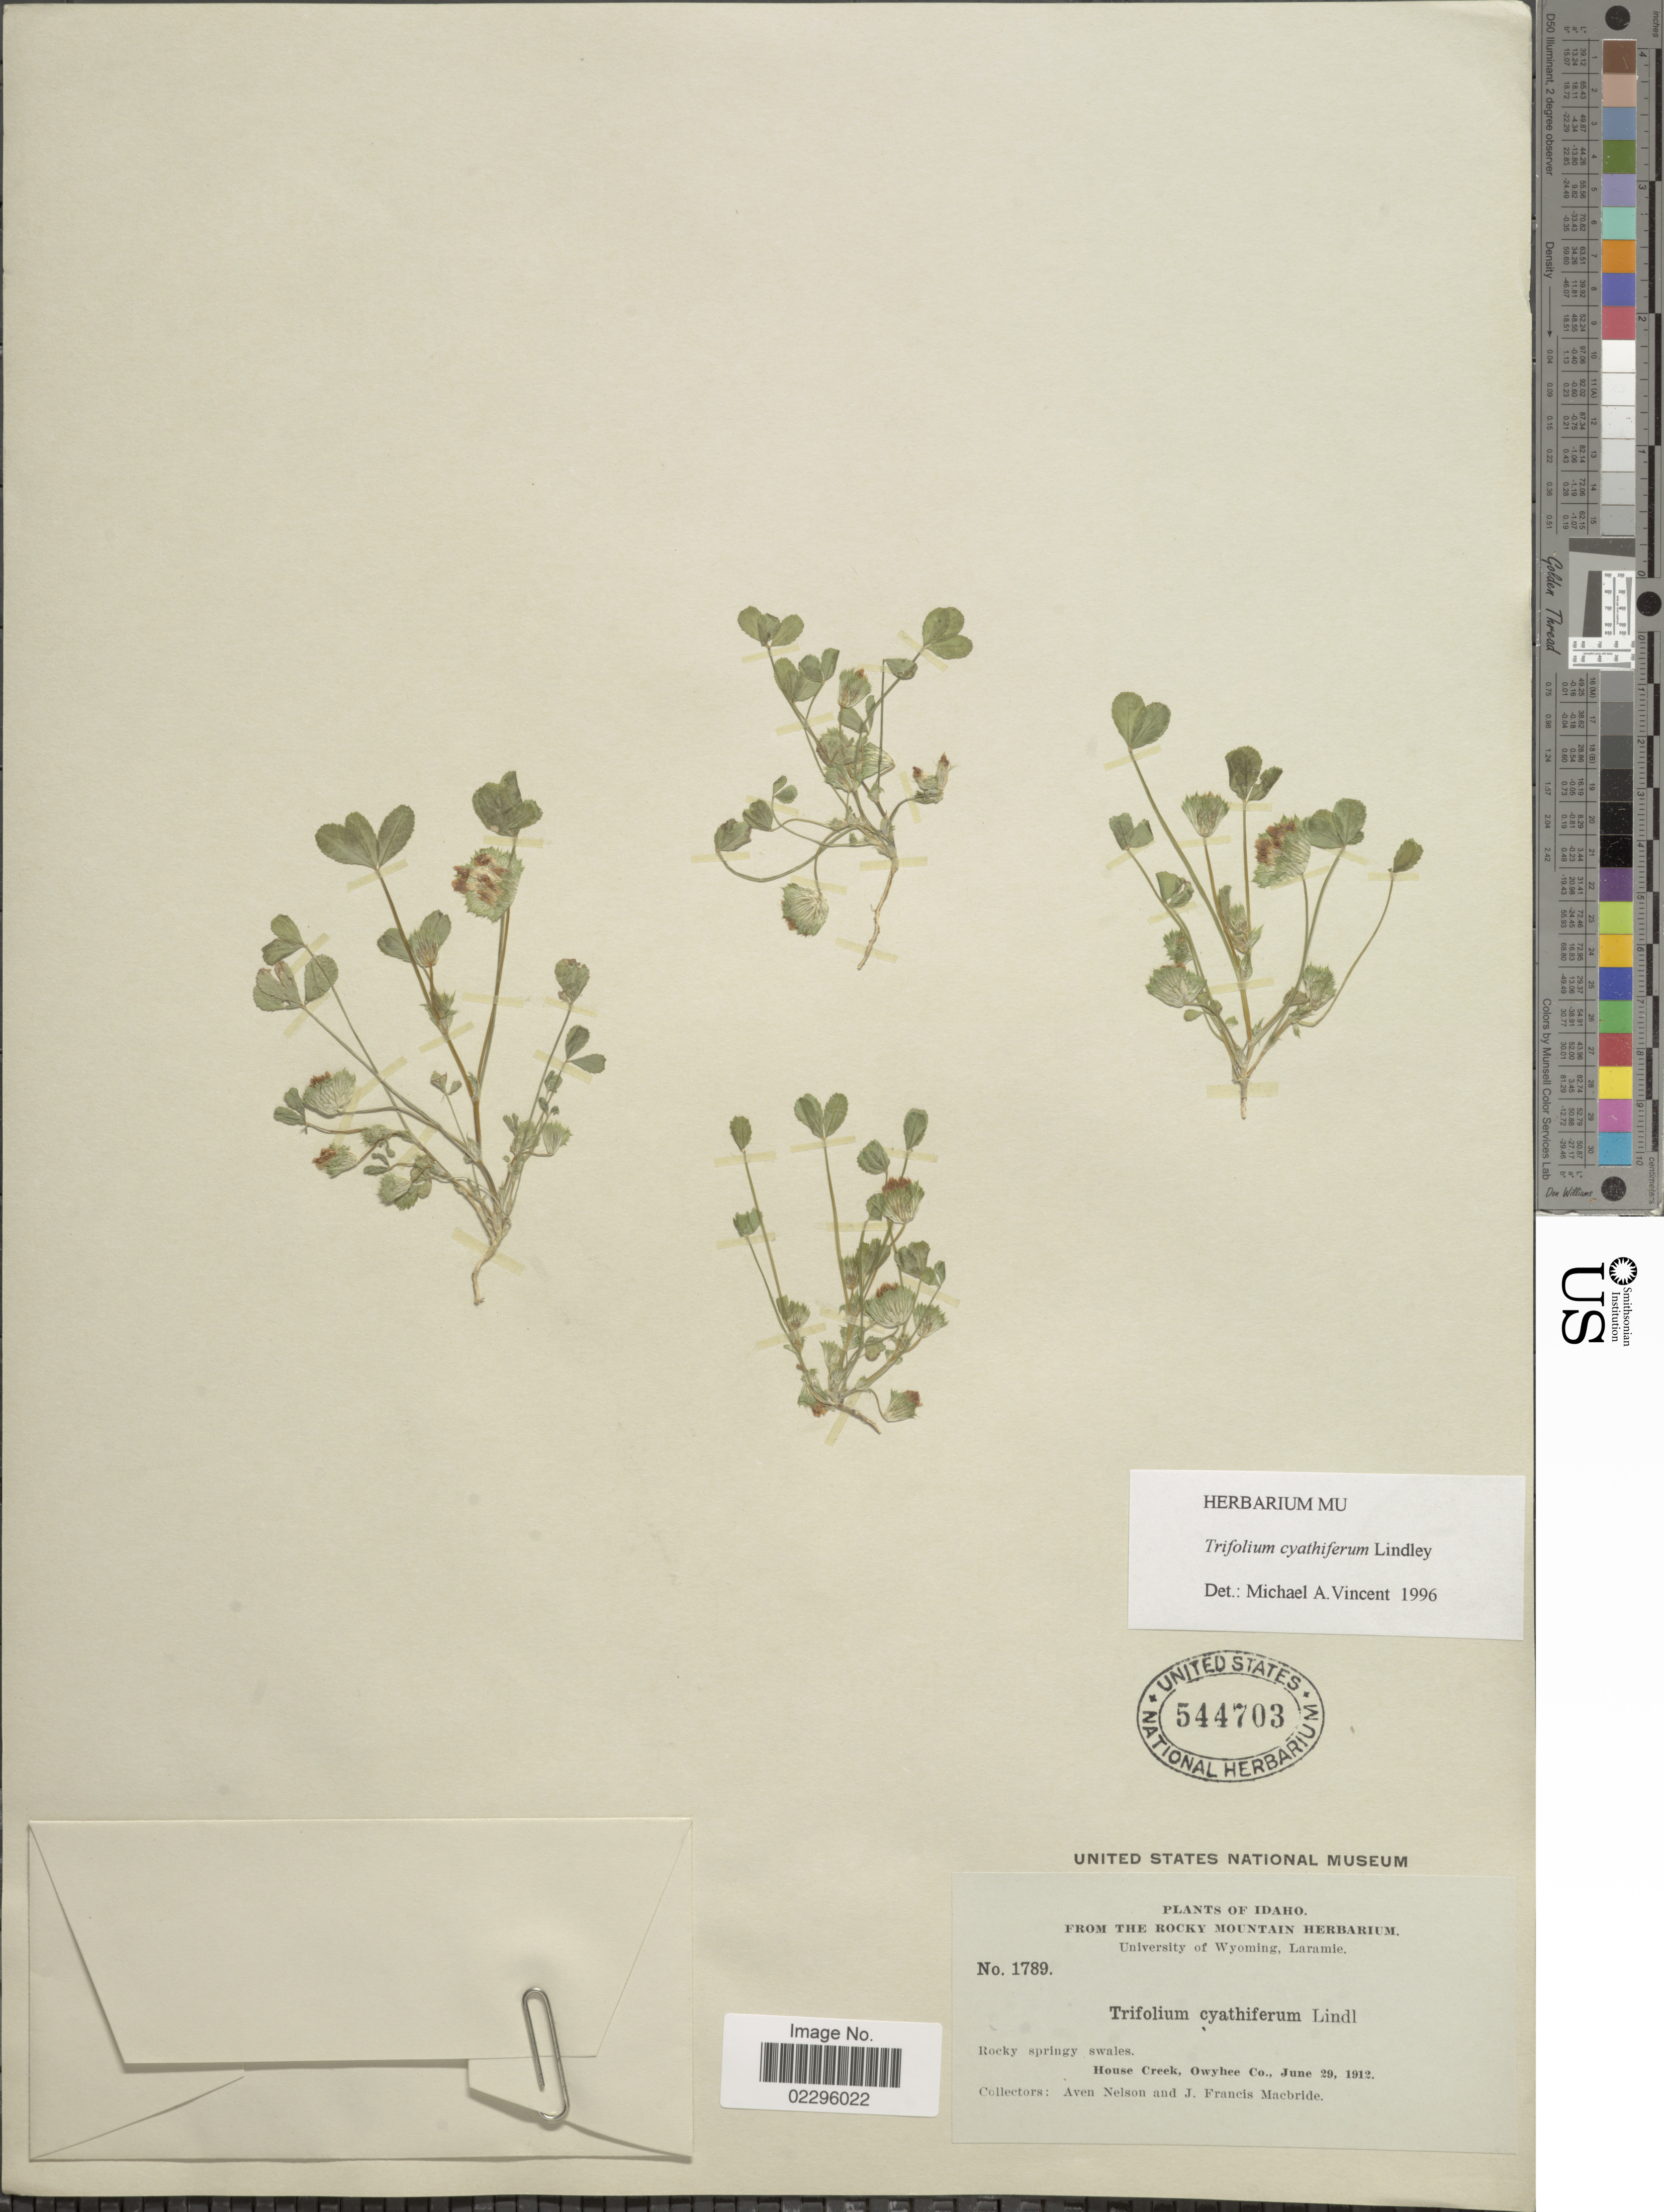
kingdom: Plantae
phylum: Tracheophyta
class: Magnoliopsida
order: Fabales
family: Fabaceae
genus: Trifolium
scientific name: Trifolium cyathiferum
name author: Lindl.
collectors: A. Nelson & J. F. Macbride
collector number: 1789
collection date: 1912-06-29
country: United States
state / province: Idaho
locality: Rocky springy swales, House Creek, Owyhee Co.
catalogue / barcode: US 544703